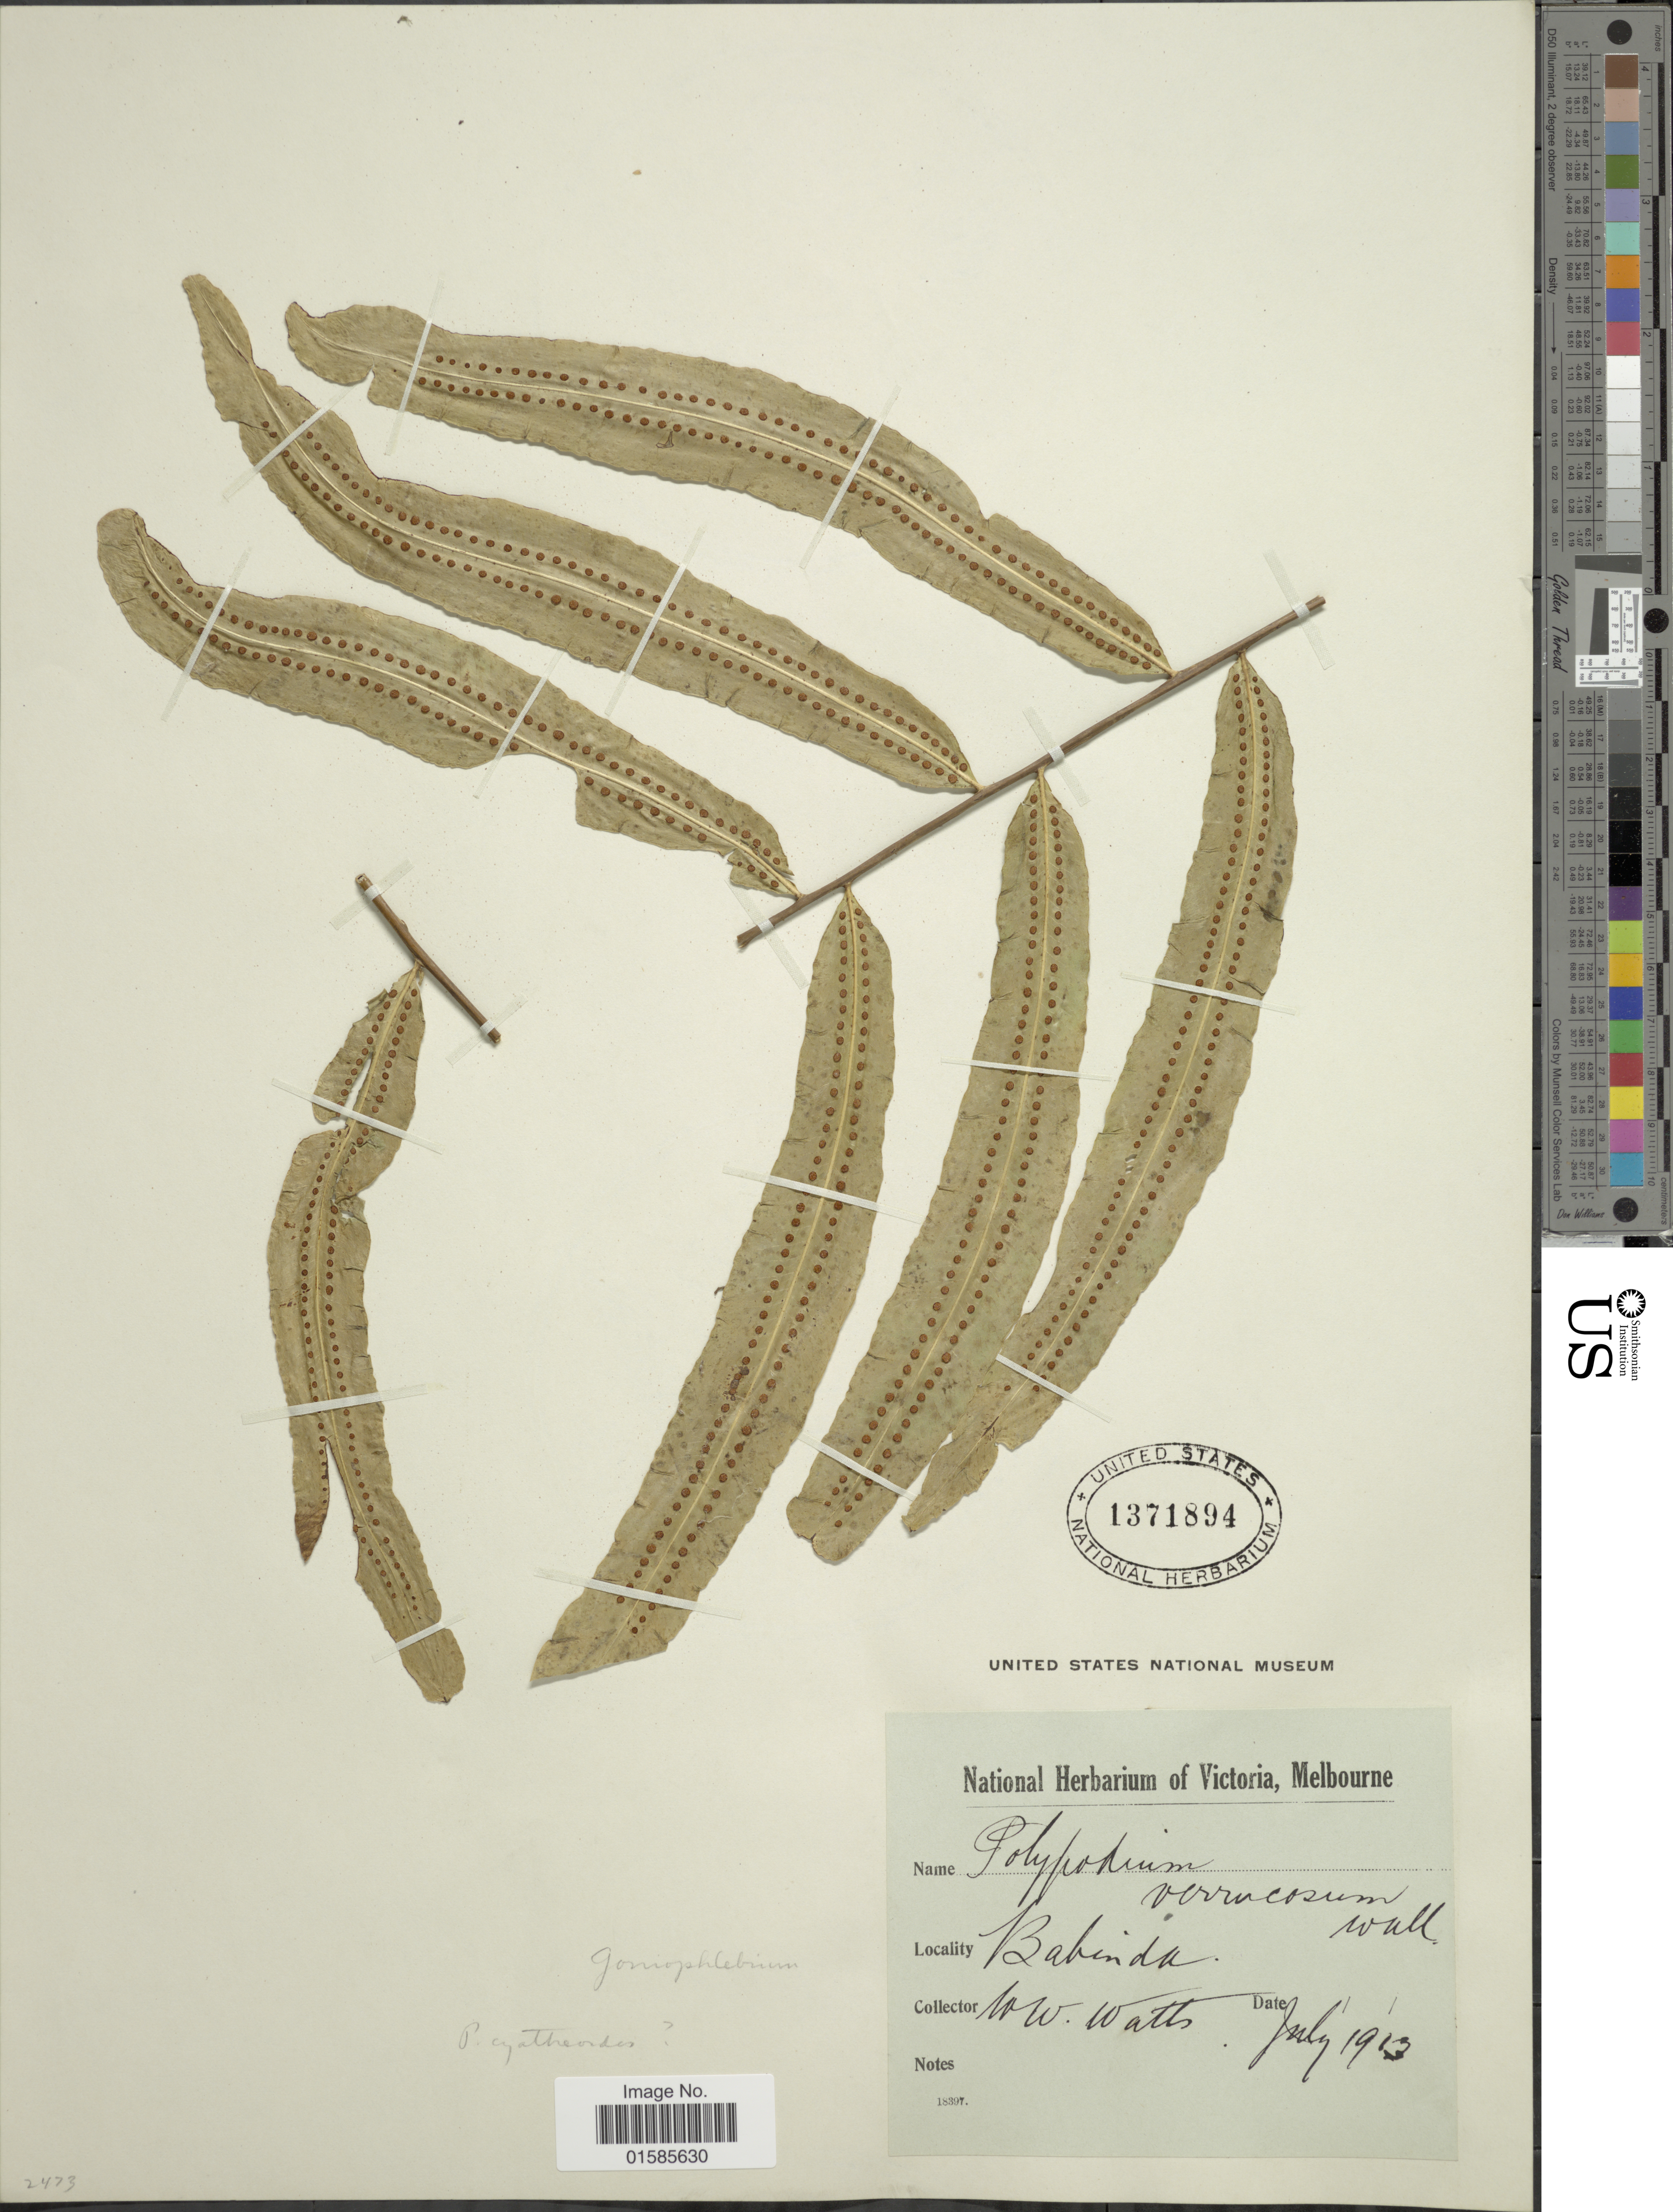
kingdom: Plantae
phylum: Tracheophyta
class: Polypodiopsida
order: Polypodiales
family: Polypodiaceae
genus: Leptochilus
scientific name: Leptochilus amplus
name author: (F. Muell. ex Benth.)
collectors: W. W. Watts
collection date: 1913-07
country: Australia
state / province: Queensland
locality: Babinda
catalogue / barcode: US 1371894